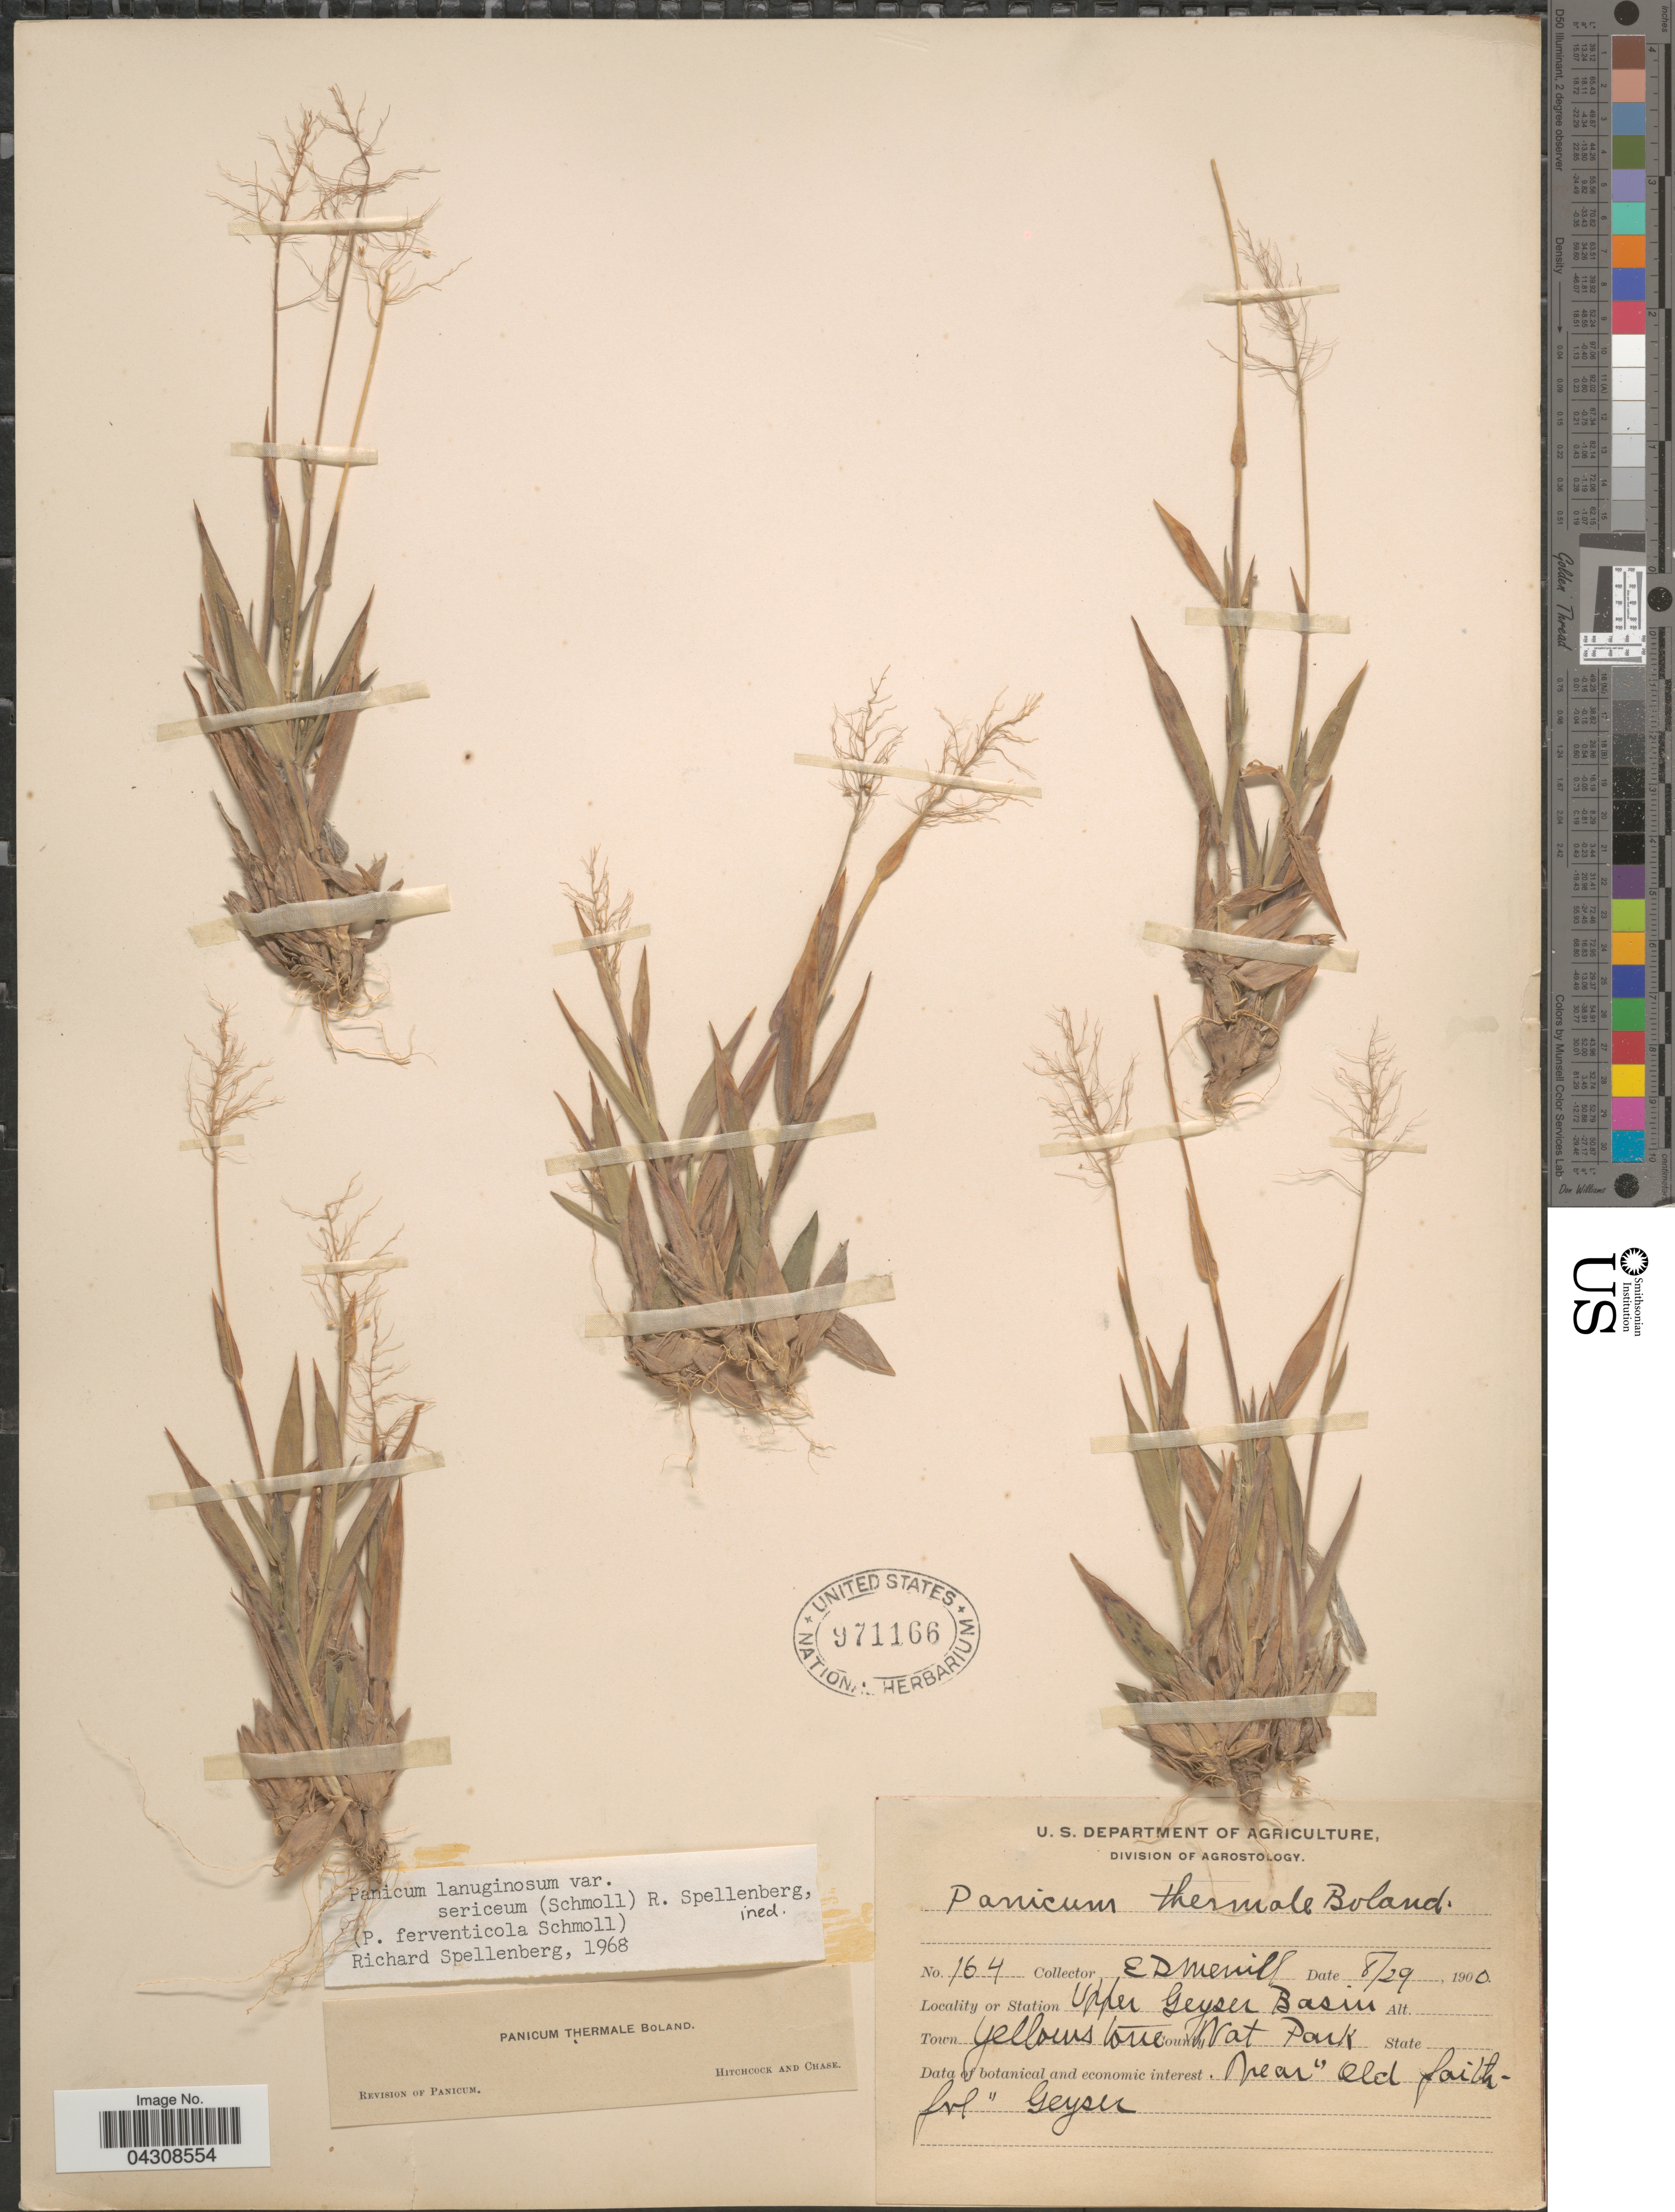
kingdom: Plantae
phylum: Tracheophyta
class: Liliopsida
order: Poales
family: Poaceae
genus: Dichanthelium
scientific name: Dichanthelium acuminatum var. acuminatum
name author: (Sw.) Gould & C.A. Clark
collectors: E. D. Merrill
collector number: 164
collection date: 1900-08-29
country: United States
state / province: Wyoming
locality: Station Upper Geyser Basin. Town Yellowstone Nat. Park.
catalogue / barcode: US 971166